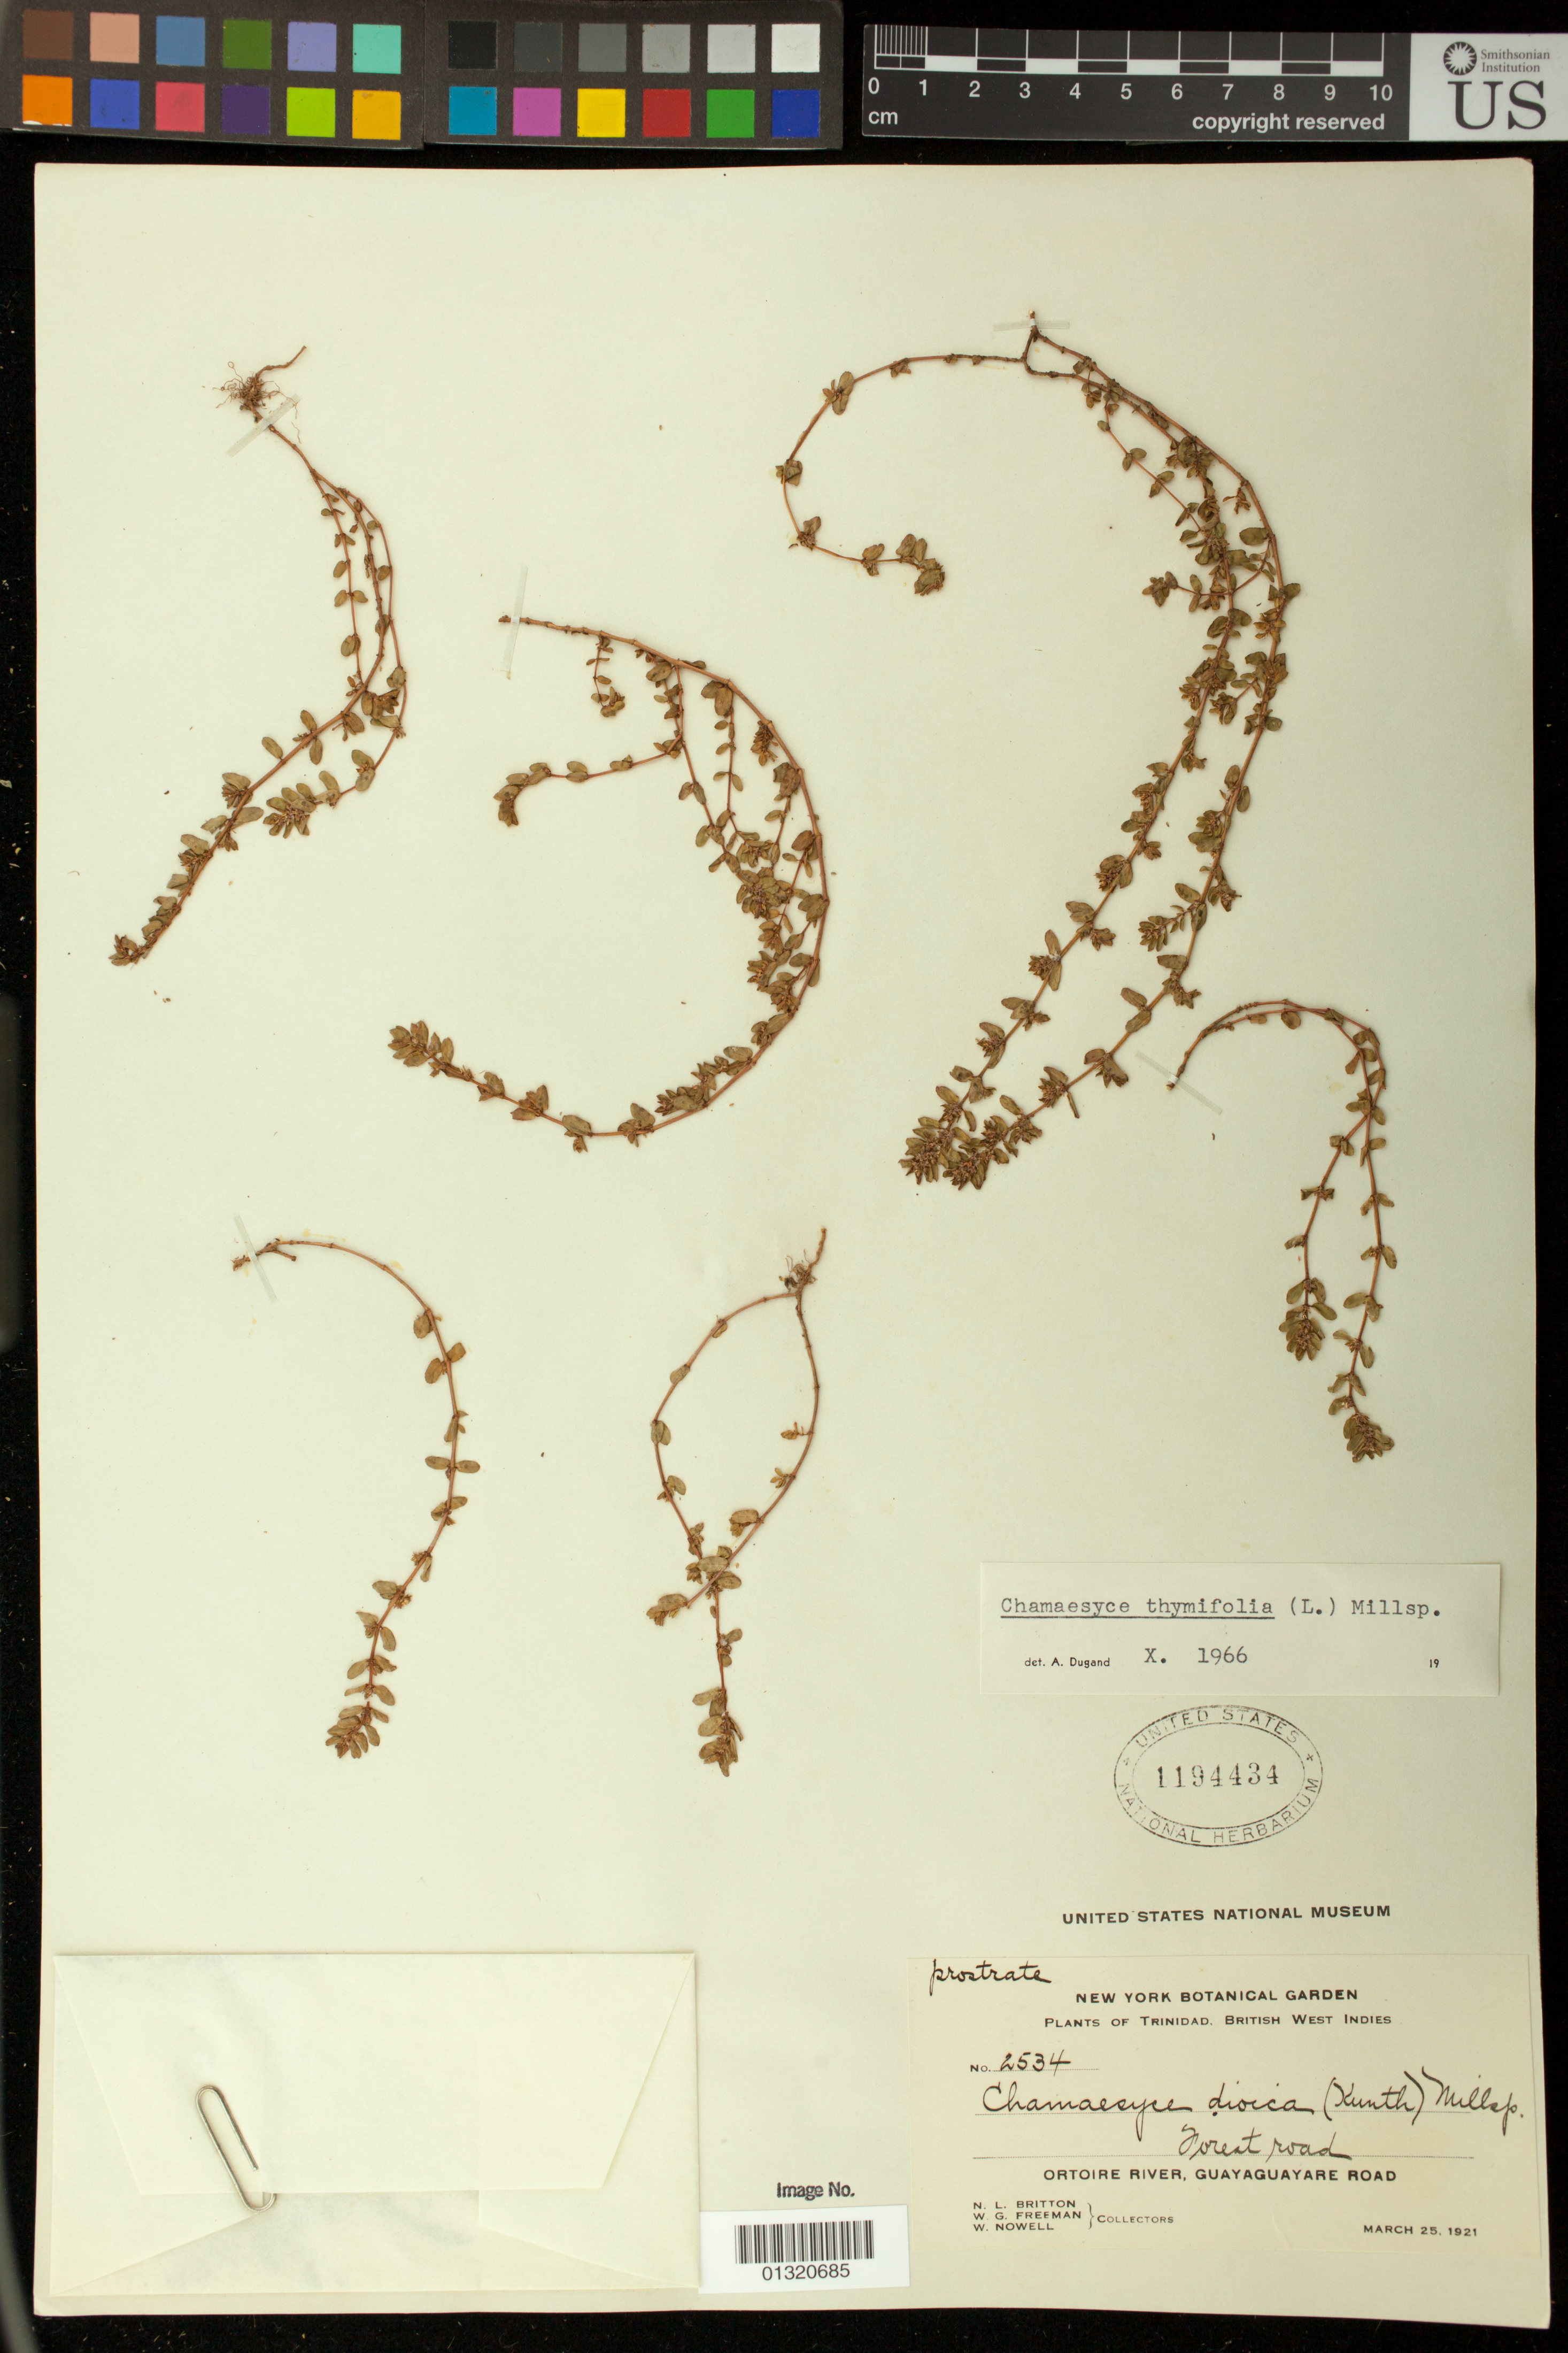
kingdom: Plantae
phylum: Tracheophyta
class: Magnoliopsida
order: Malpighiales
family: Euphorbiaceae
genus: Euphorbia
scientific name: Euphorbia thymifolia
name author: L.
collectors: N. Britton, W. Freeman & W. Nowell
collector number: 2534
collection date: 1921-03-25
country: Trinidad and Tobago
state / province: Mayaro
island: Trinidad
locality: Ortoire River, Guayaguayare Road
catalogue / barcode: US 1194434